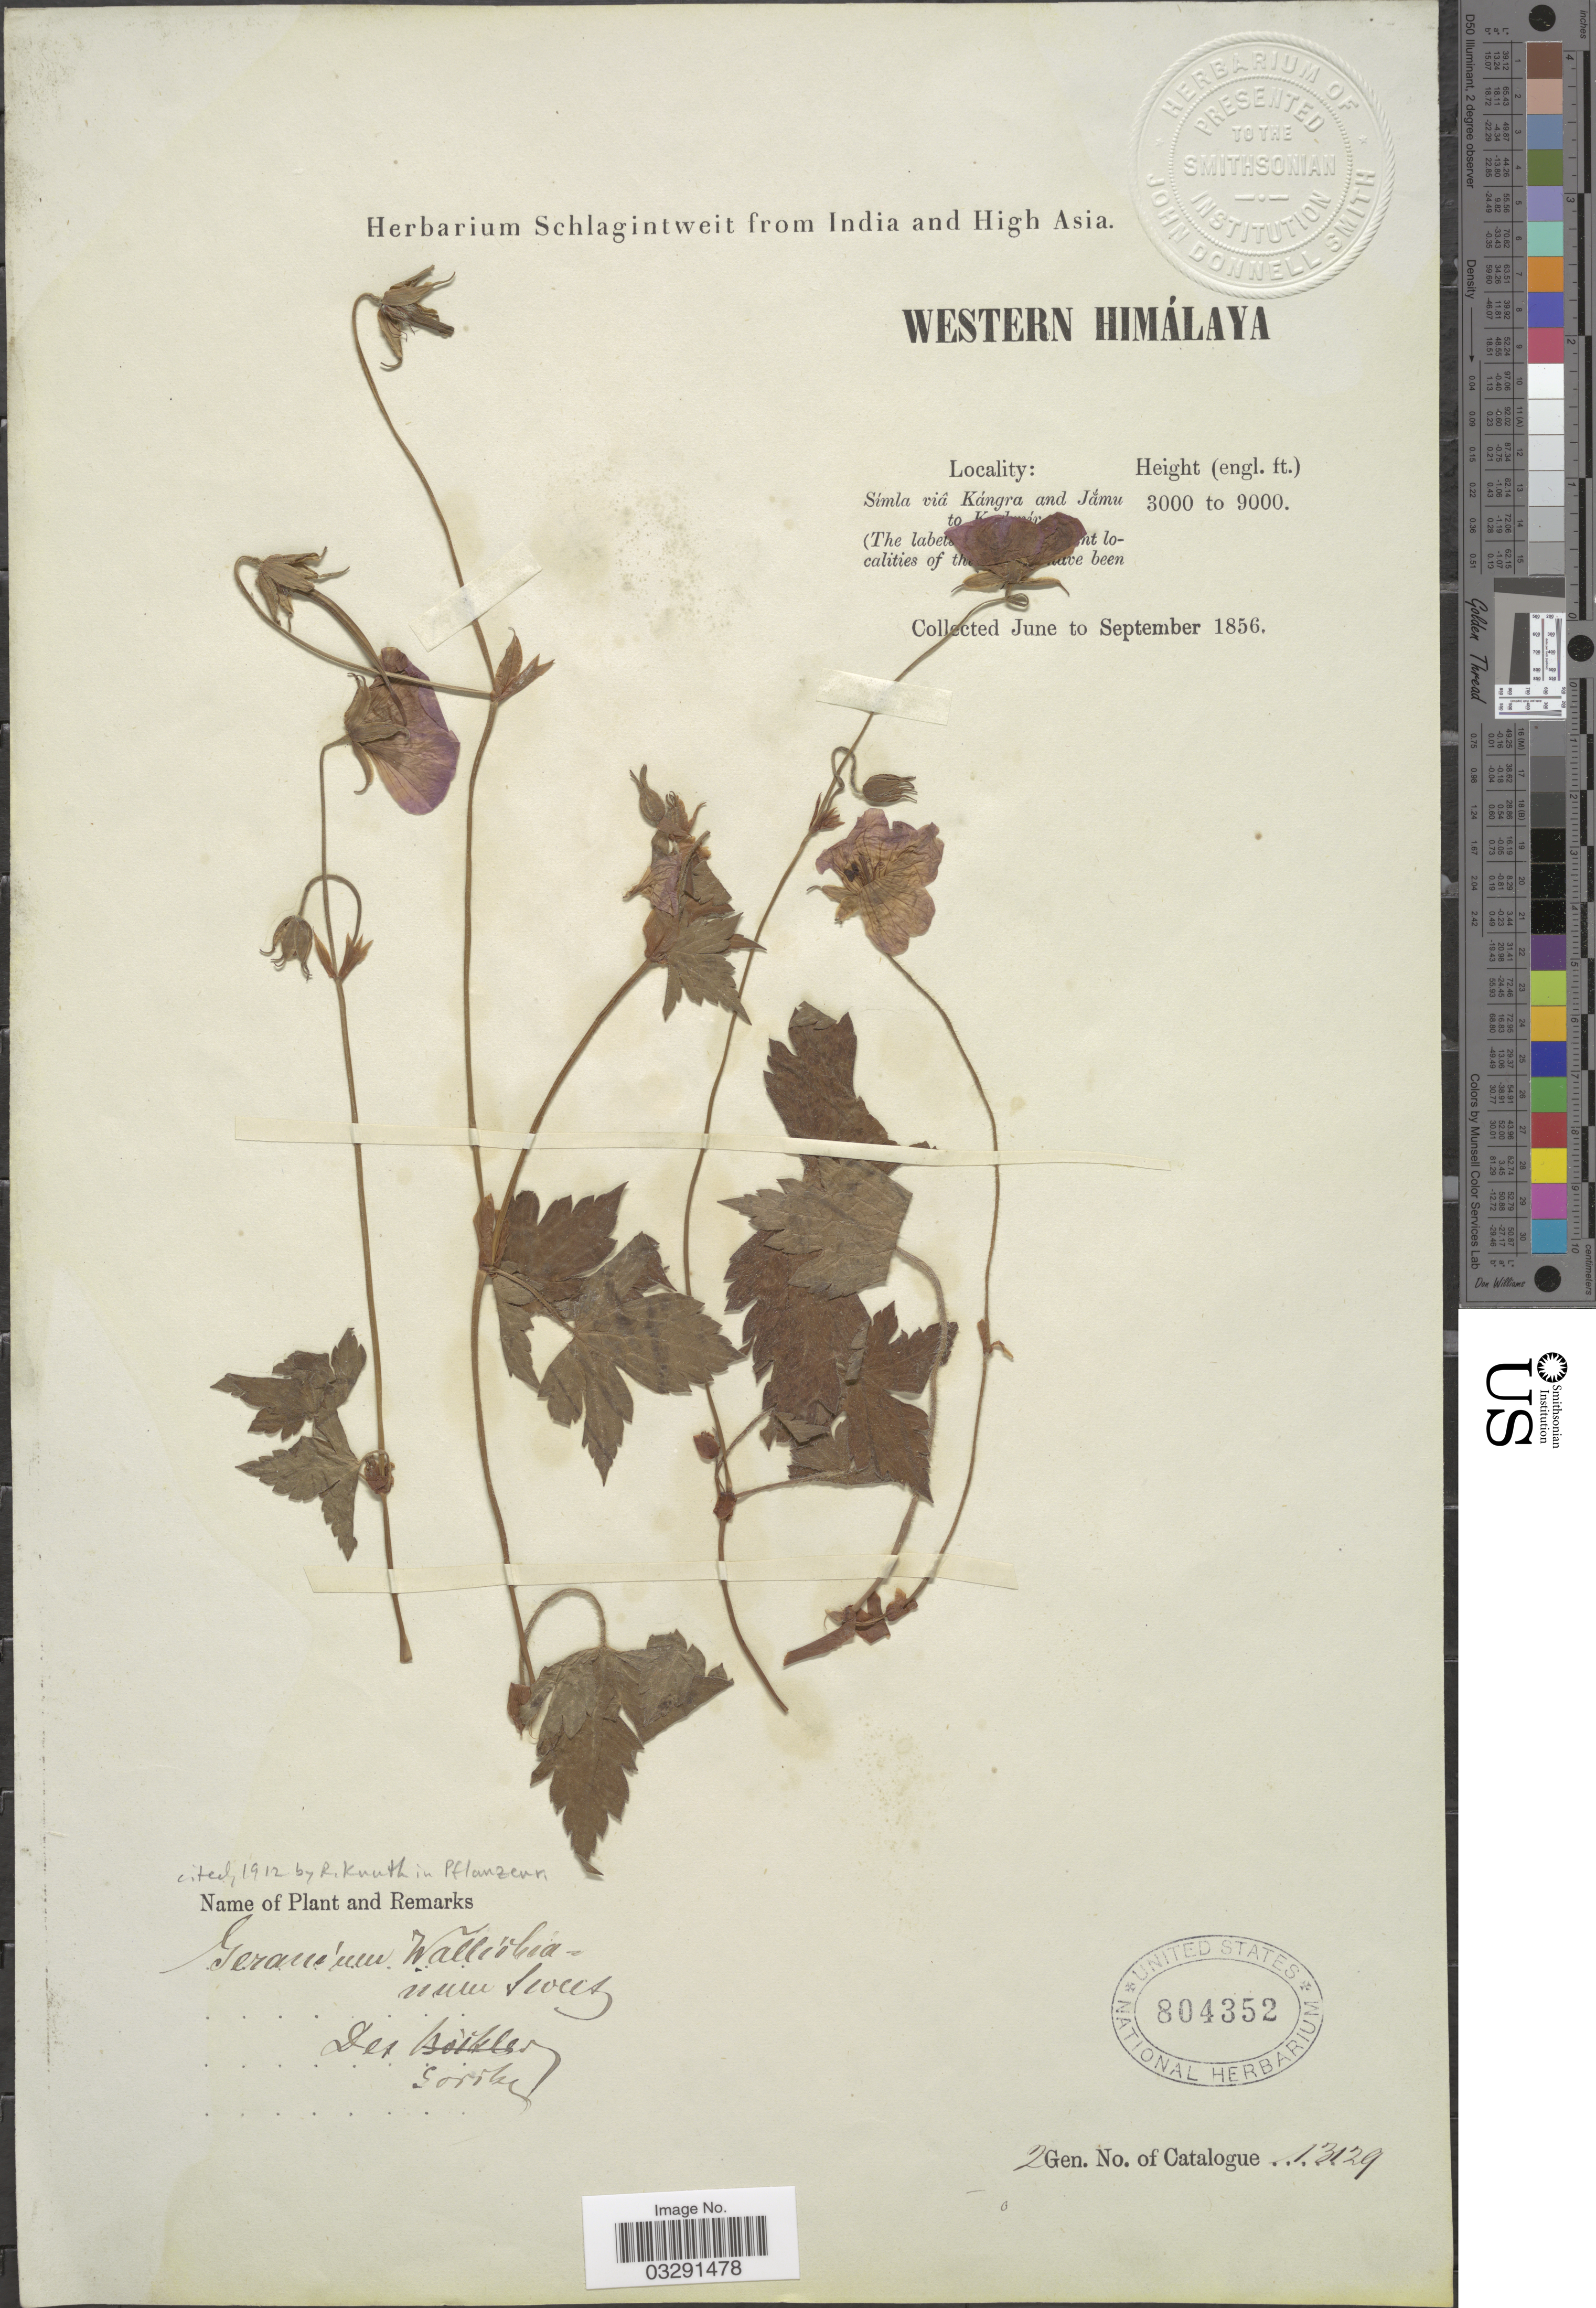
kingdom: Plantae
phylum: Tracheophyta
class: Magnoliopsida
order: Geraniales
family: Geraniaceae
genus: Geranium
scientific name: Geranium wallichianum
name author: D. Don ex Sweet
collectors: ex herb. Schlagintweit from India and High Asia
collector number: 13129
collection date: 1856-06/1856-09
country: India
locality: Western Himálaya. Símla viâ Kángra and Jámu to [illegible text].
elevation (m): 914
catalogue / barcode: US 804352